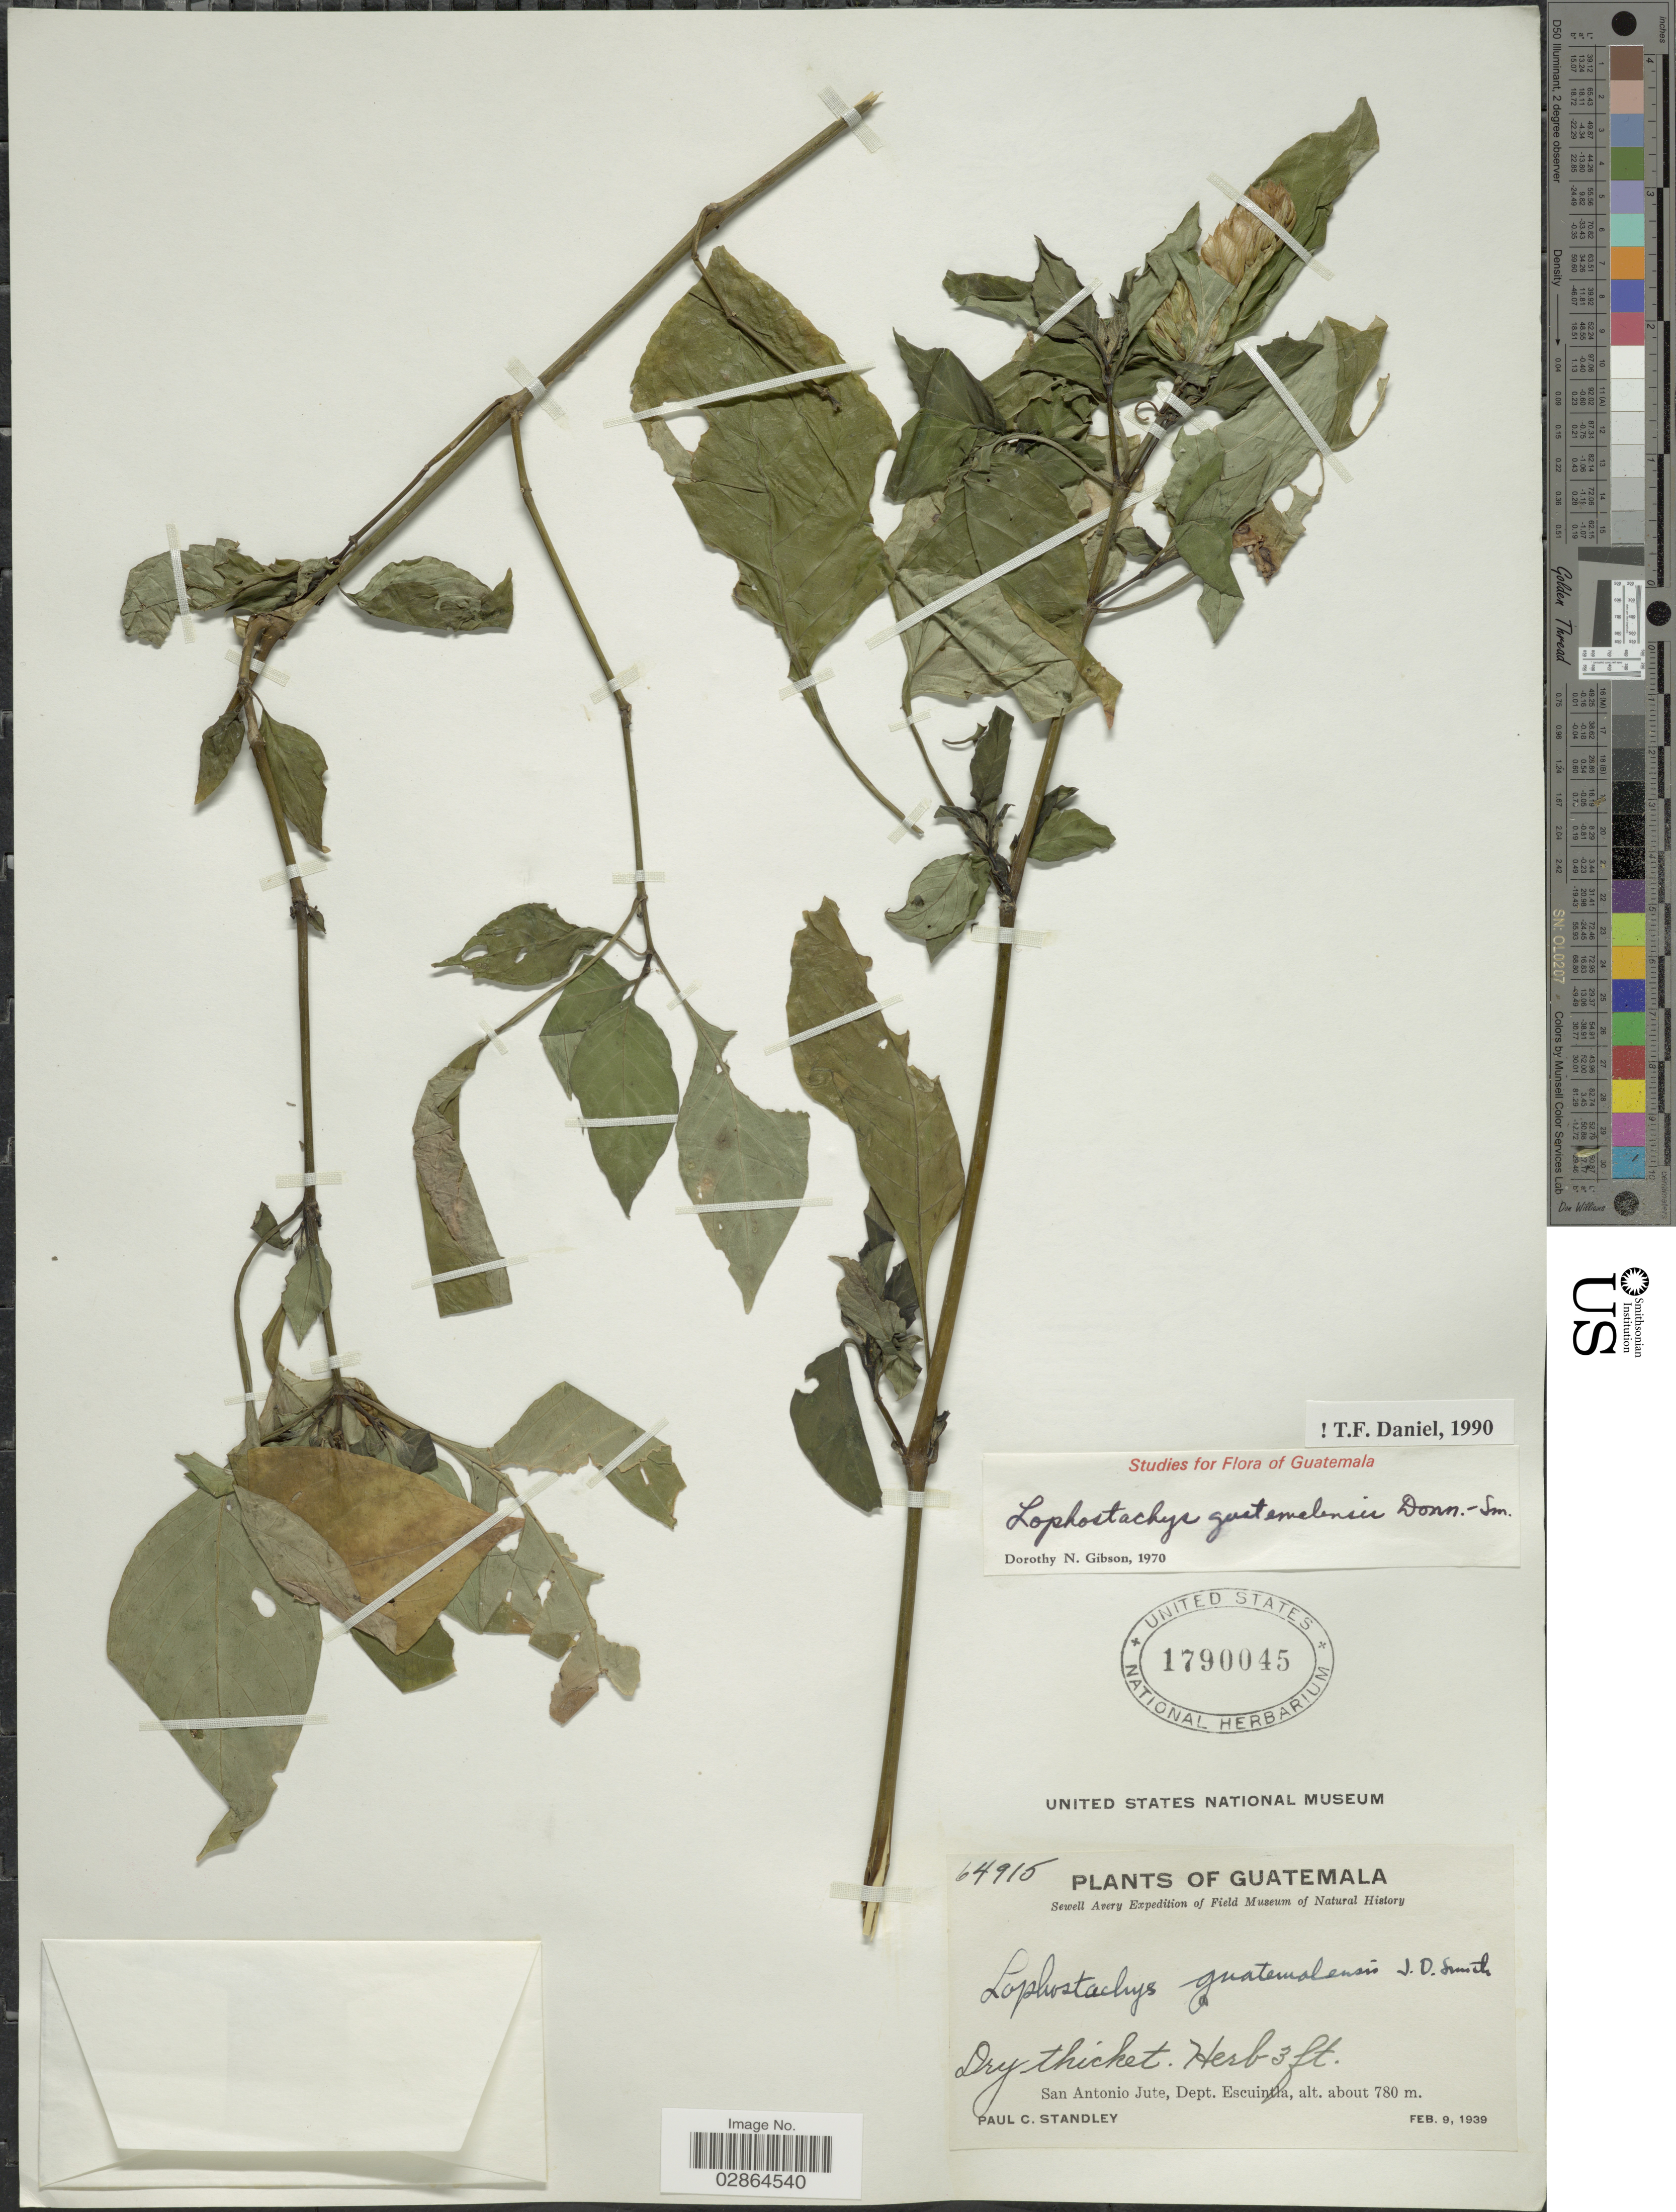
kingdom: Plantae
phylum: Tracheophyta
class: Magnoliopsida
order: Lamiales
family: Acanthaceae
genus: Lophostachys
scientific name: Lophostachys guatemalensis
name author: Donn. Sm.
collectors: P. C. Standley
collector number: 64915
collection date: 1939-02-09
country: Guatemala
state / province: Escuintla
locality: San Antonio Jute, Dept. Escuintla.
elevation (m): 780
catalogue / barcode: US 1790045